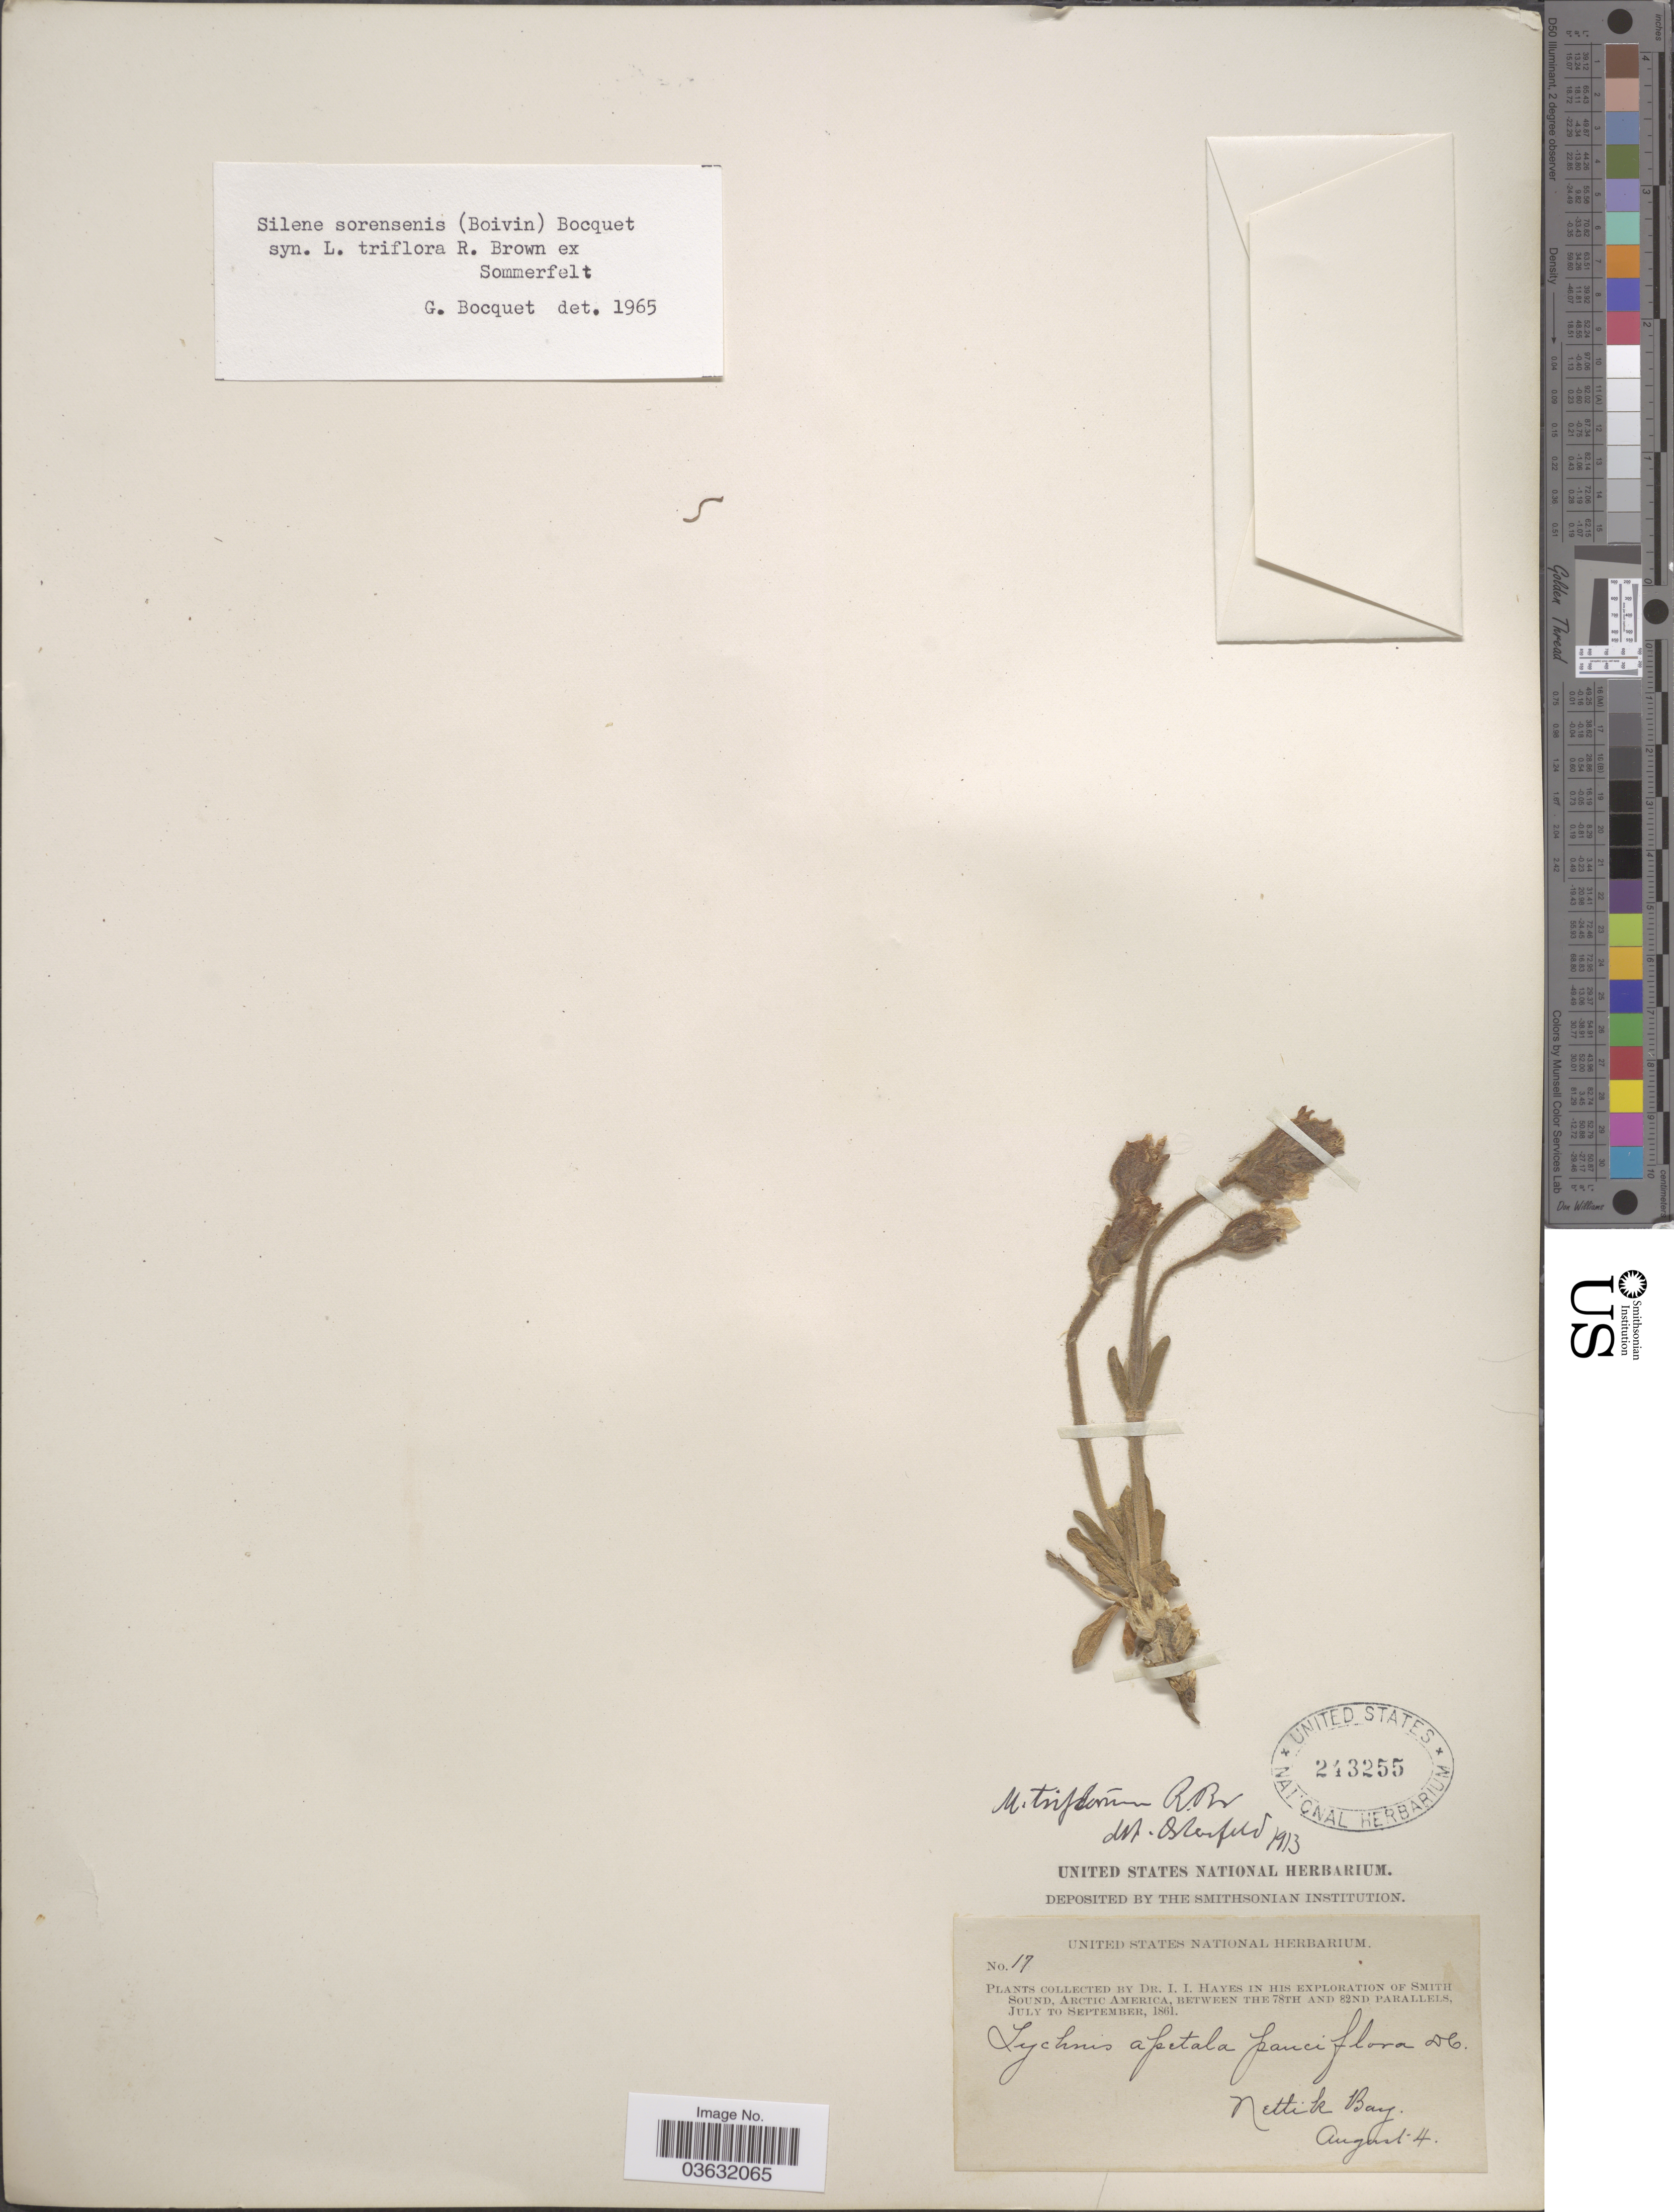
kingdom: Plantae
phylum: Tracheophyta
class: Magnoliopsida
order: Caryophyllales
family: Caryophyllaceae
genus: Silene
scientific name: Silene sorensenis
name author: (B. Boivin) Bocquet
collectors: I. I. Hayes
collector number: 17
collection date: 1861-08-04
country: United States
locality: Nettik Bay.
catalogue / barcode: US 243255